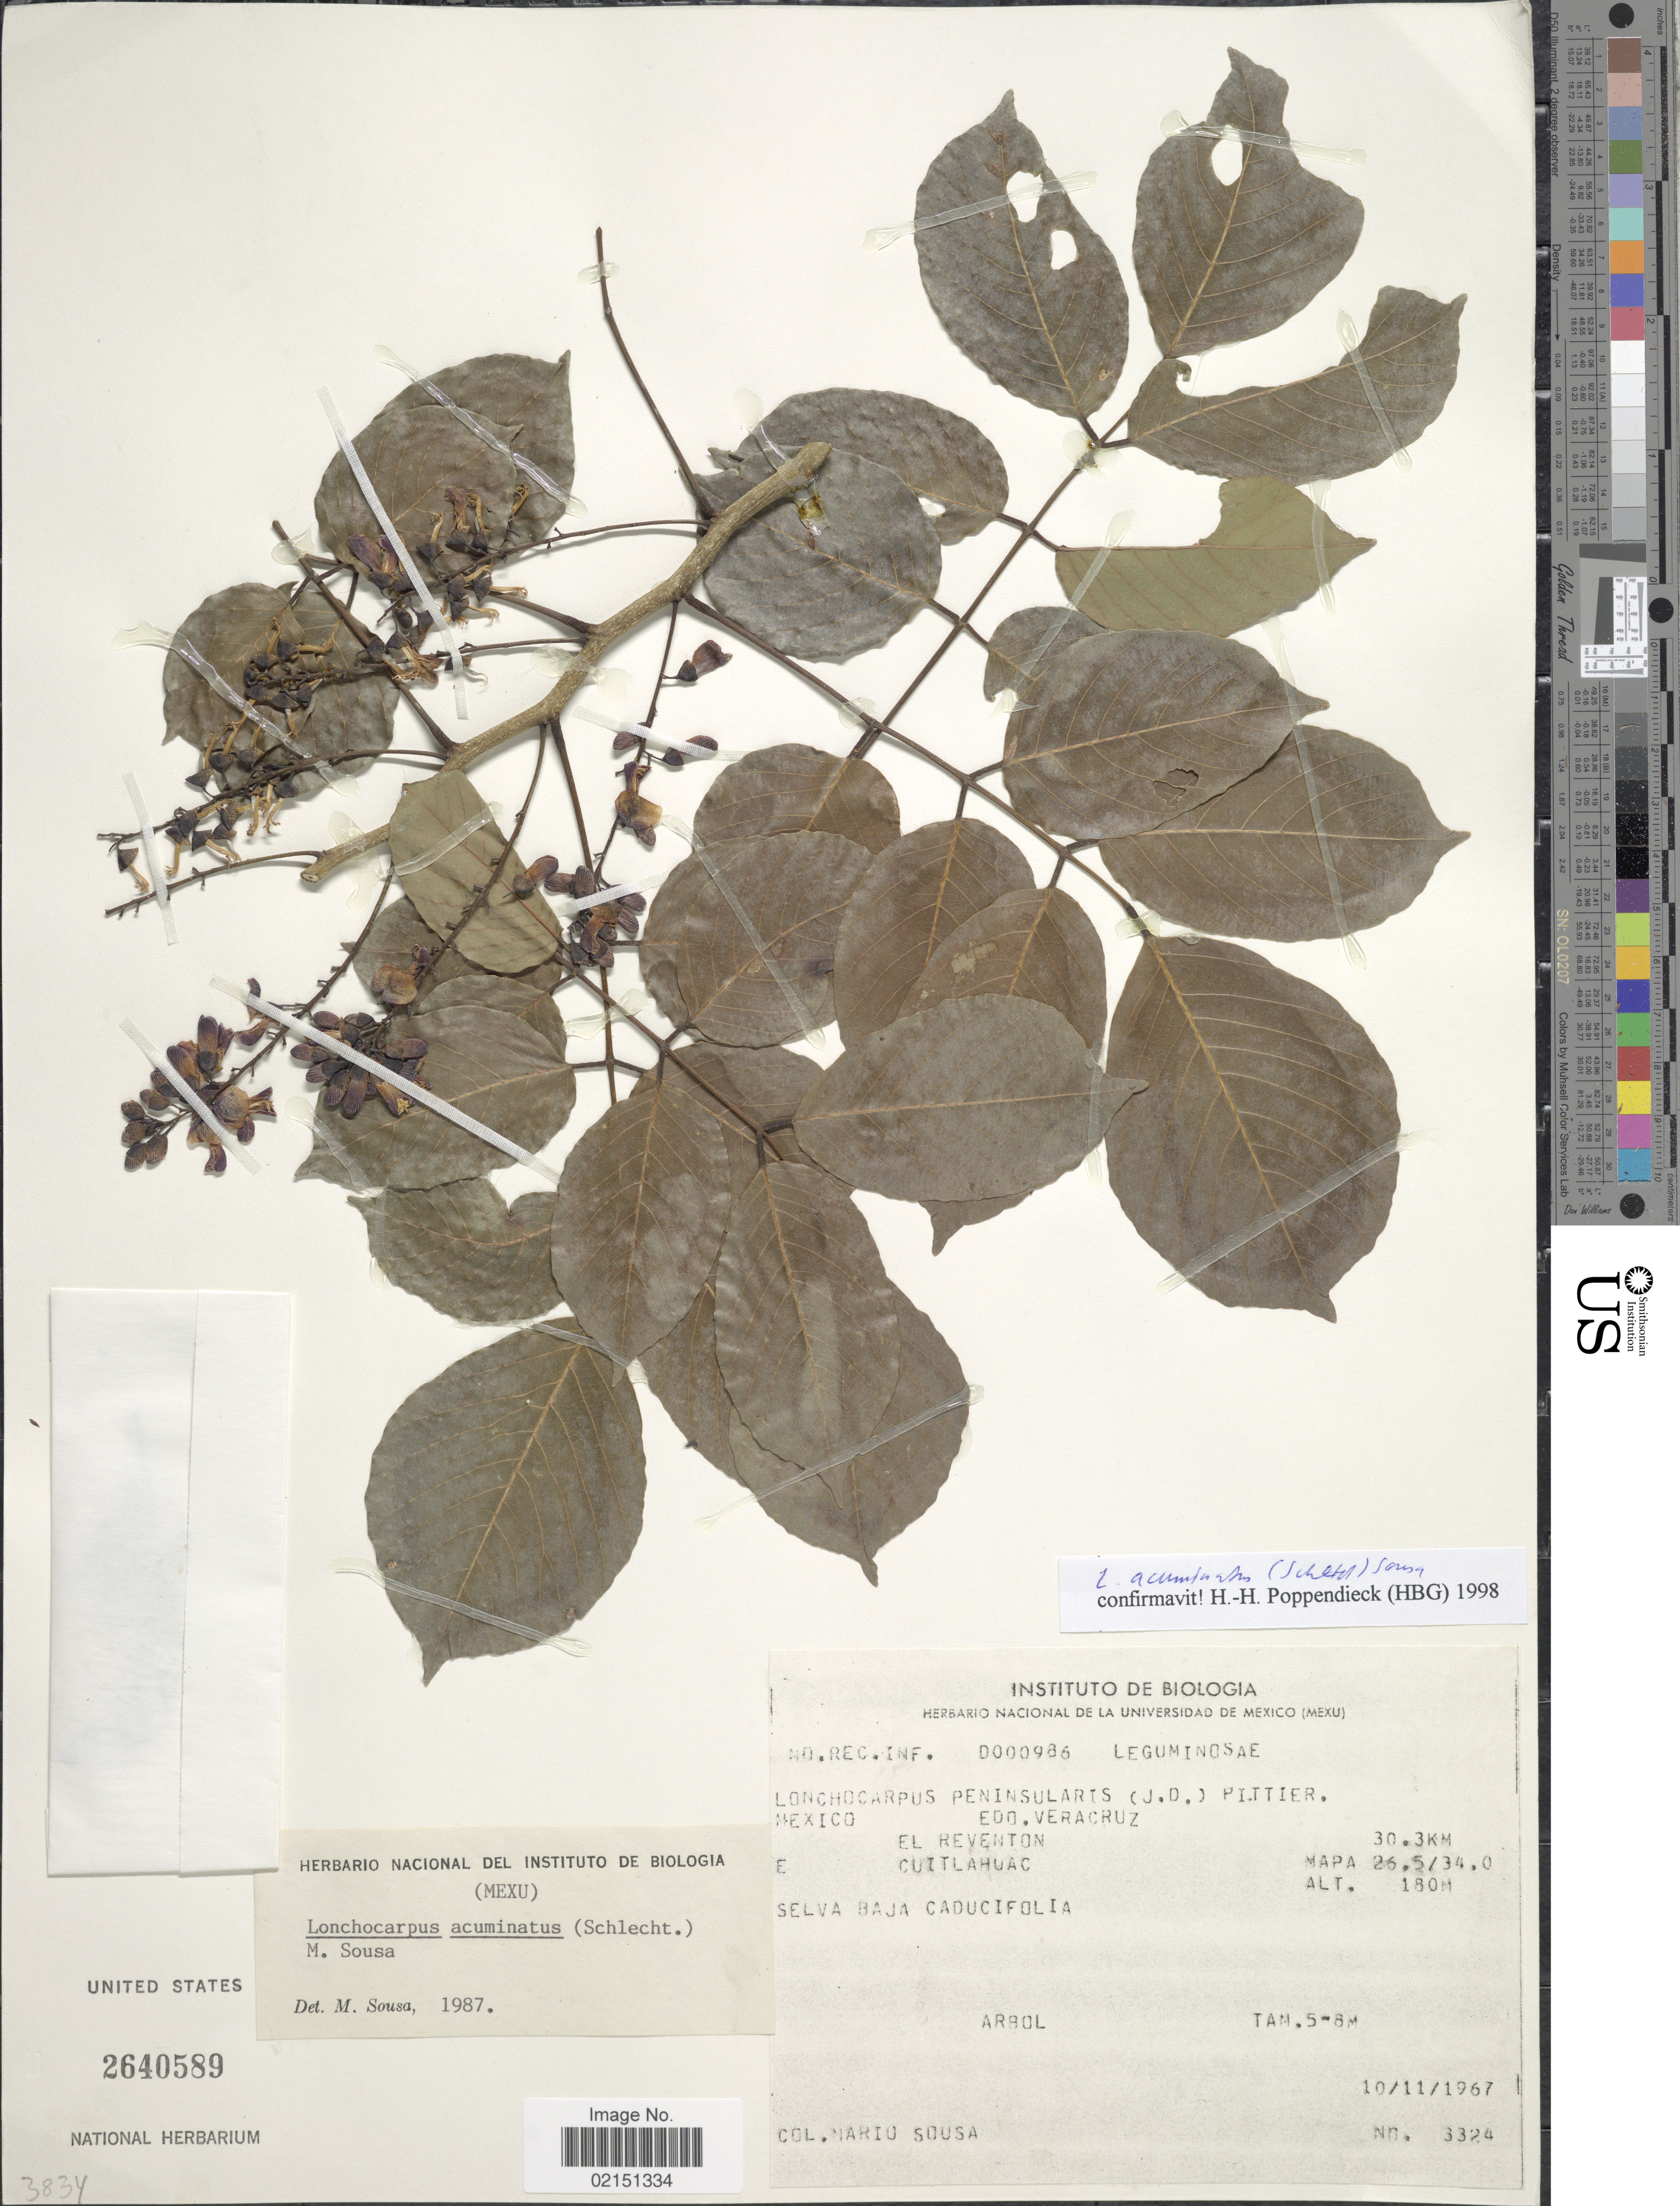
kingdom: Plantae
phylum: Tracheophyta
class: Magnoliopsida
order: Fabales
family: Fabaceae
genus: Lonchocarpus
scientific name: Lonchocarpus acuminatus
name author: (Schltdl.) M. Sousa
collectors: M. Sousa S.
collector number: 3324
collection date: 1967-11-10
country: Mexico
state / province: Veracruz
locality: Edo. Veracruz, El Reventon 30.3 km. Cuitlahuac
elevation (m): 180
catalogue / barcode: US 2640589